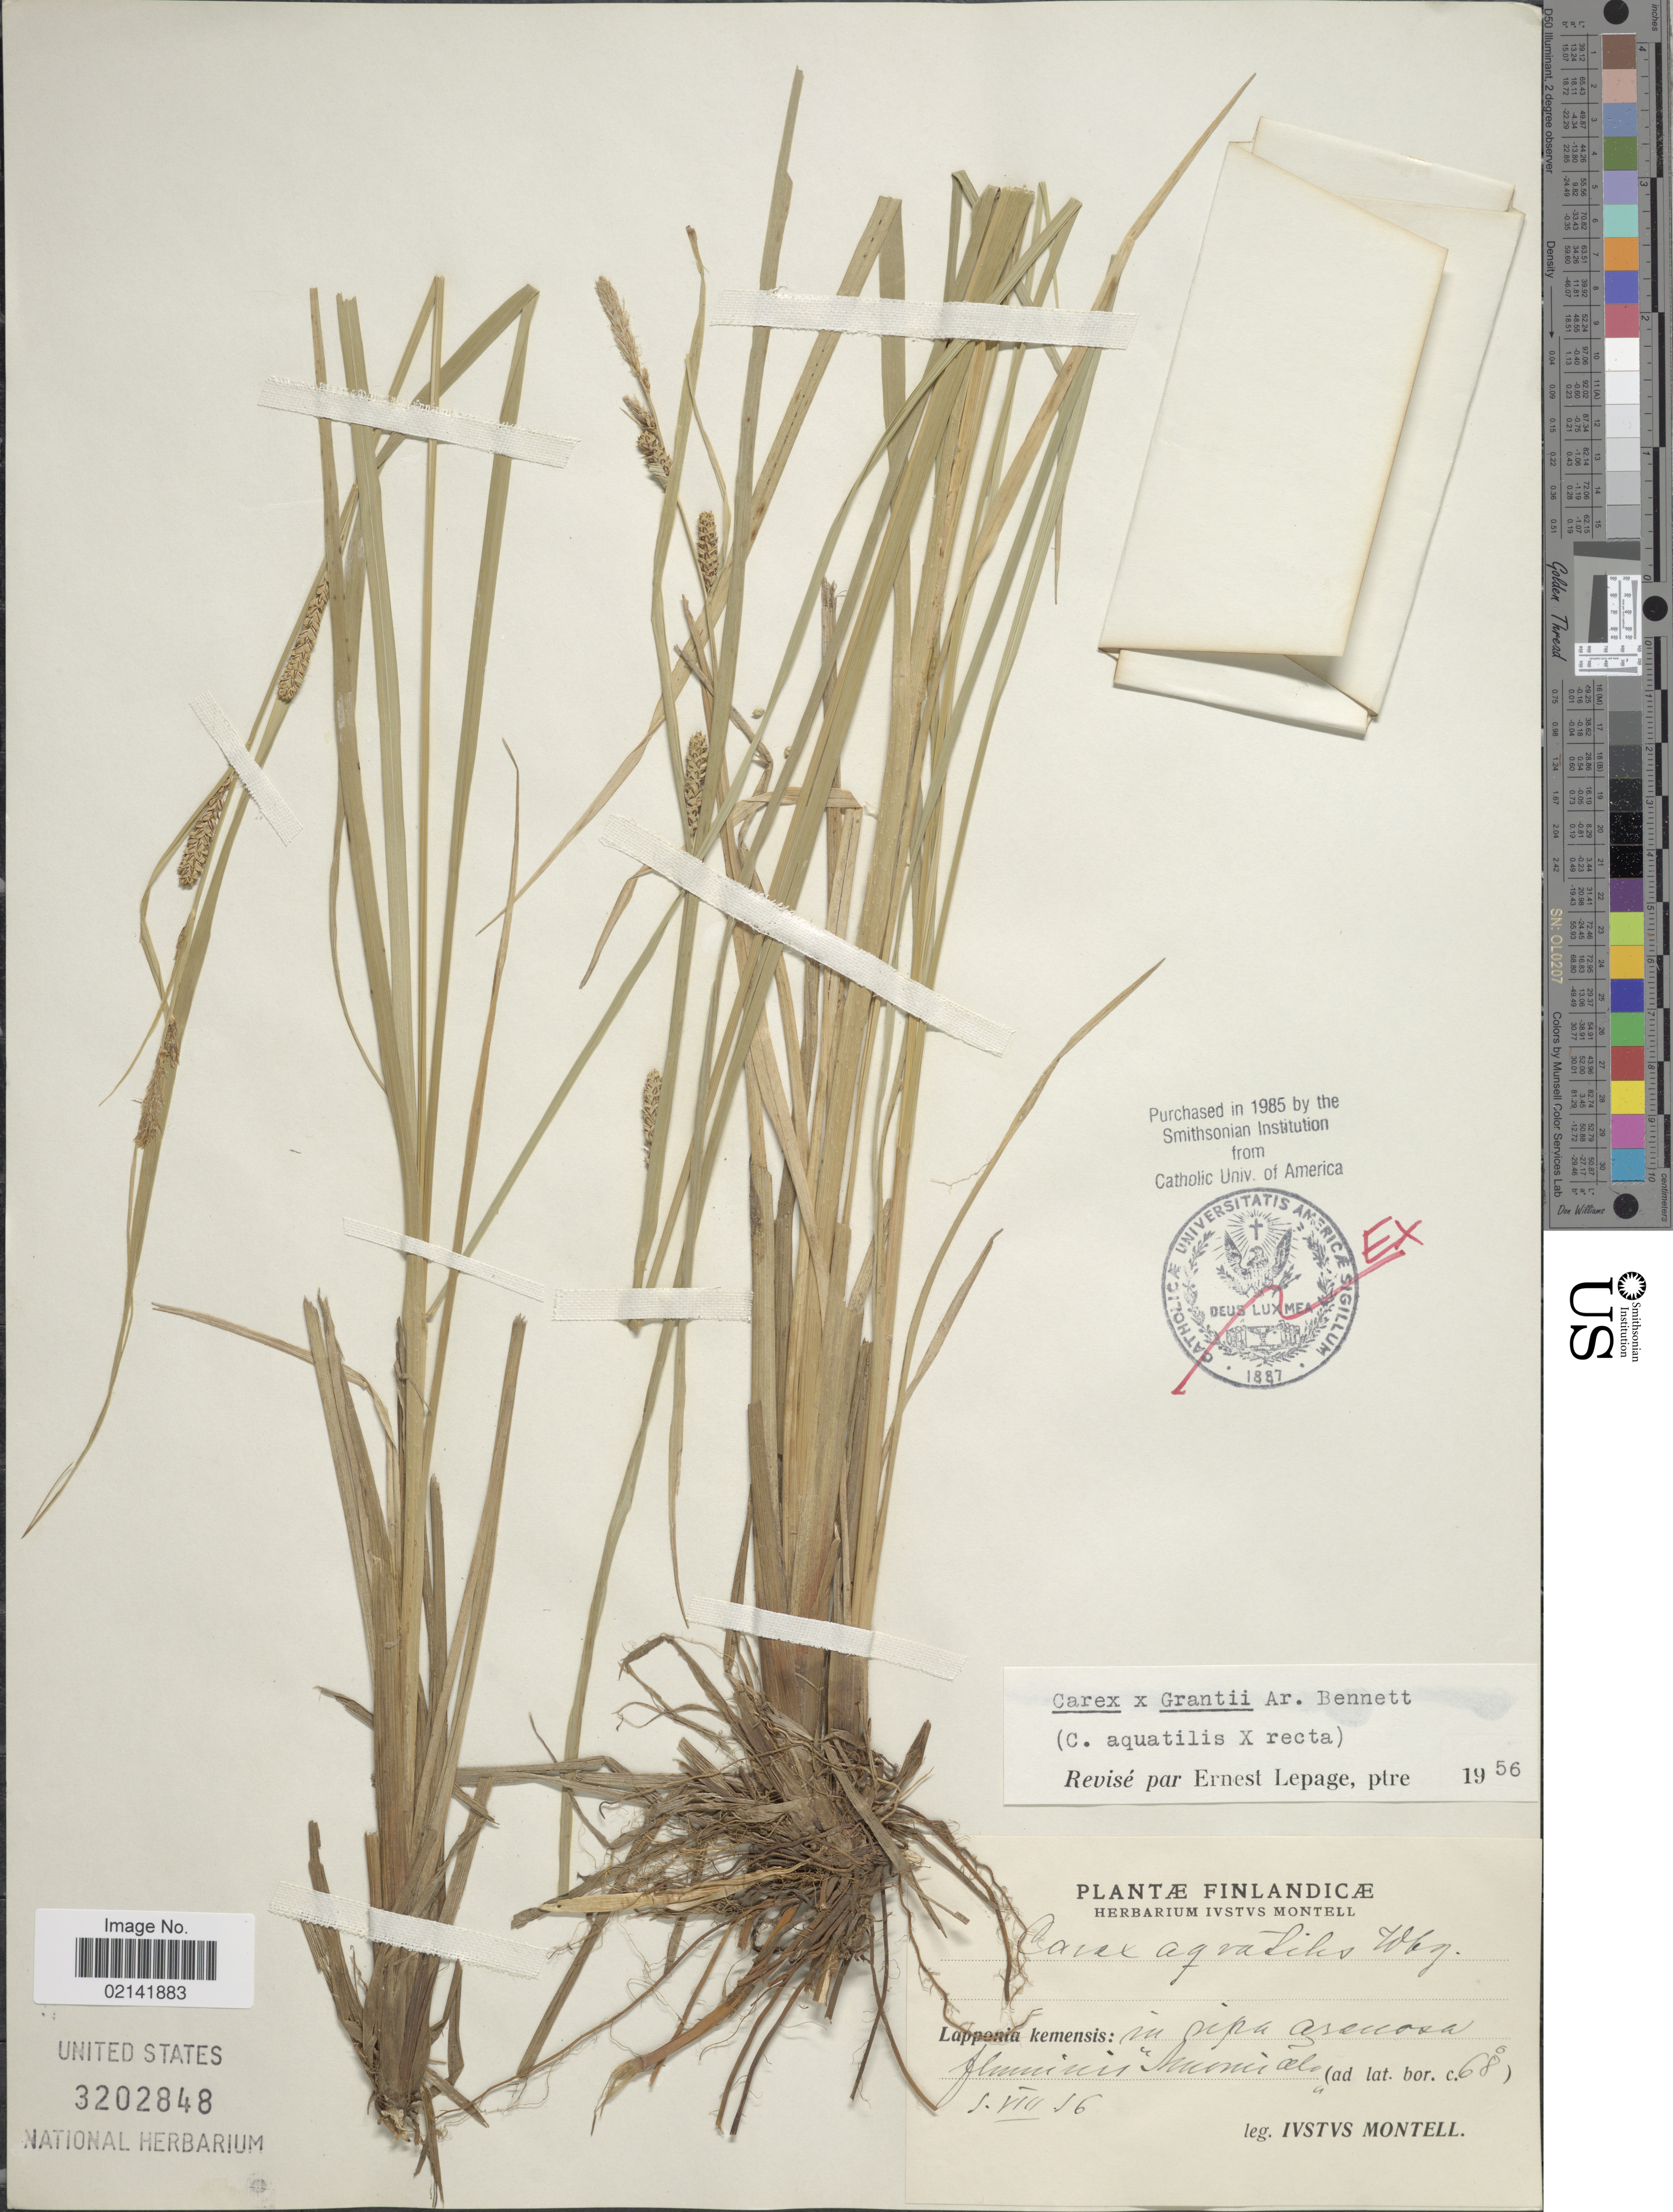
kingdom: Plantae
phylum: Tracheophyta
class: Liliopsida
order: Poales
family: Cyperaceae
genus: Carex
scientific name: Carex aquatilis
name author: Wahlenb.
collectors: I. Montell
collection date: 1916-08-05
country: Finland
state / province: Lappi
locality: Finlandicae. Lapponia kemensis: in ripa arenosa fluminis Muonio celo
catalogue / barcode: US 3202848